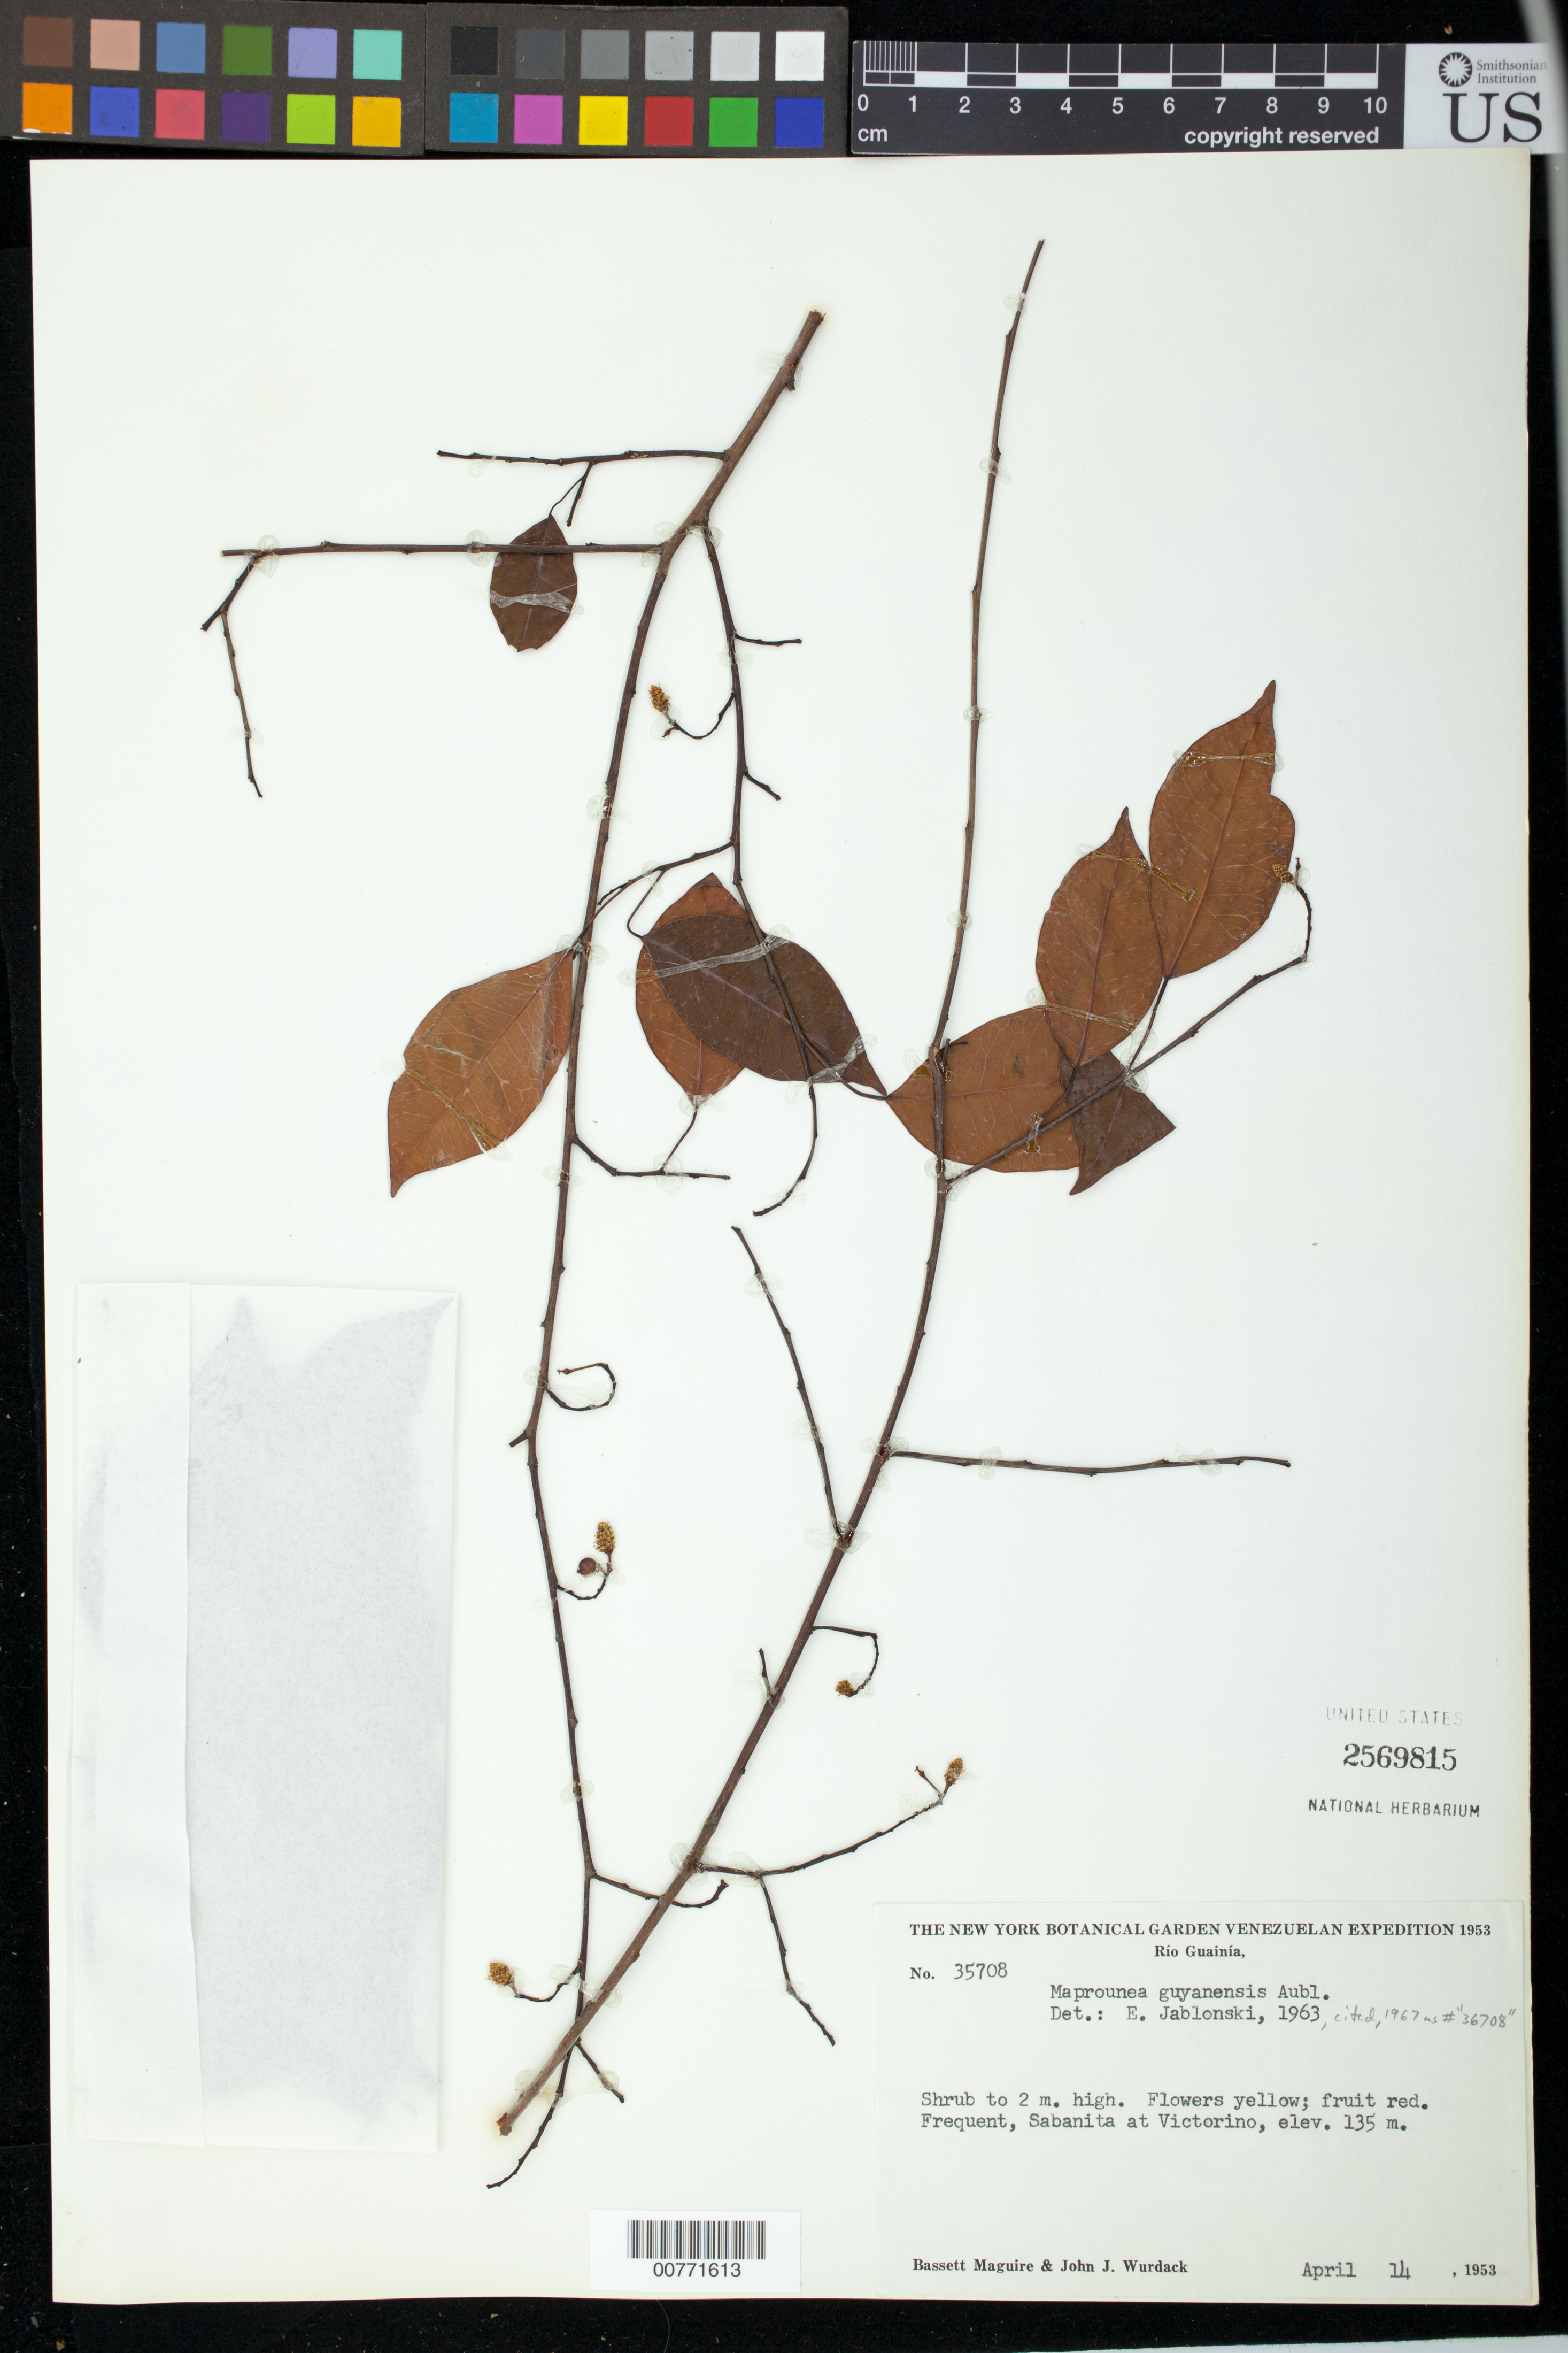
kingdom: Plantae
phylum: Tracheophyta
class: Magnoliopsida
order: Malpighiales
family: Euphorbiaceae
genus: Maprounea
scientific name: Maprounea guianensis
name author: Aubl.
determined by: Jablonski, E. F.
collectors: B. Maguire & J. J. Wurdack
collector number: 35708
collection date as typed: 14-Apr-53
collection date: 1953-04-14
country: Venezuela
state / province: Amazonas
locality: Río Guainía, Victorino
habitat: Small savanna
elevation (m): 135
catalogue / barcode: US 2569815